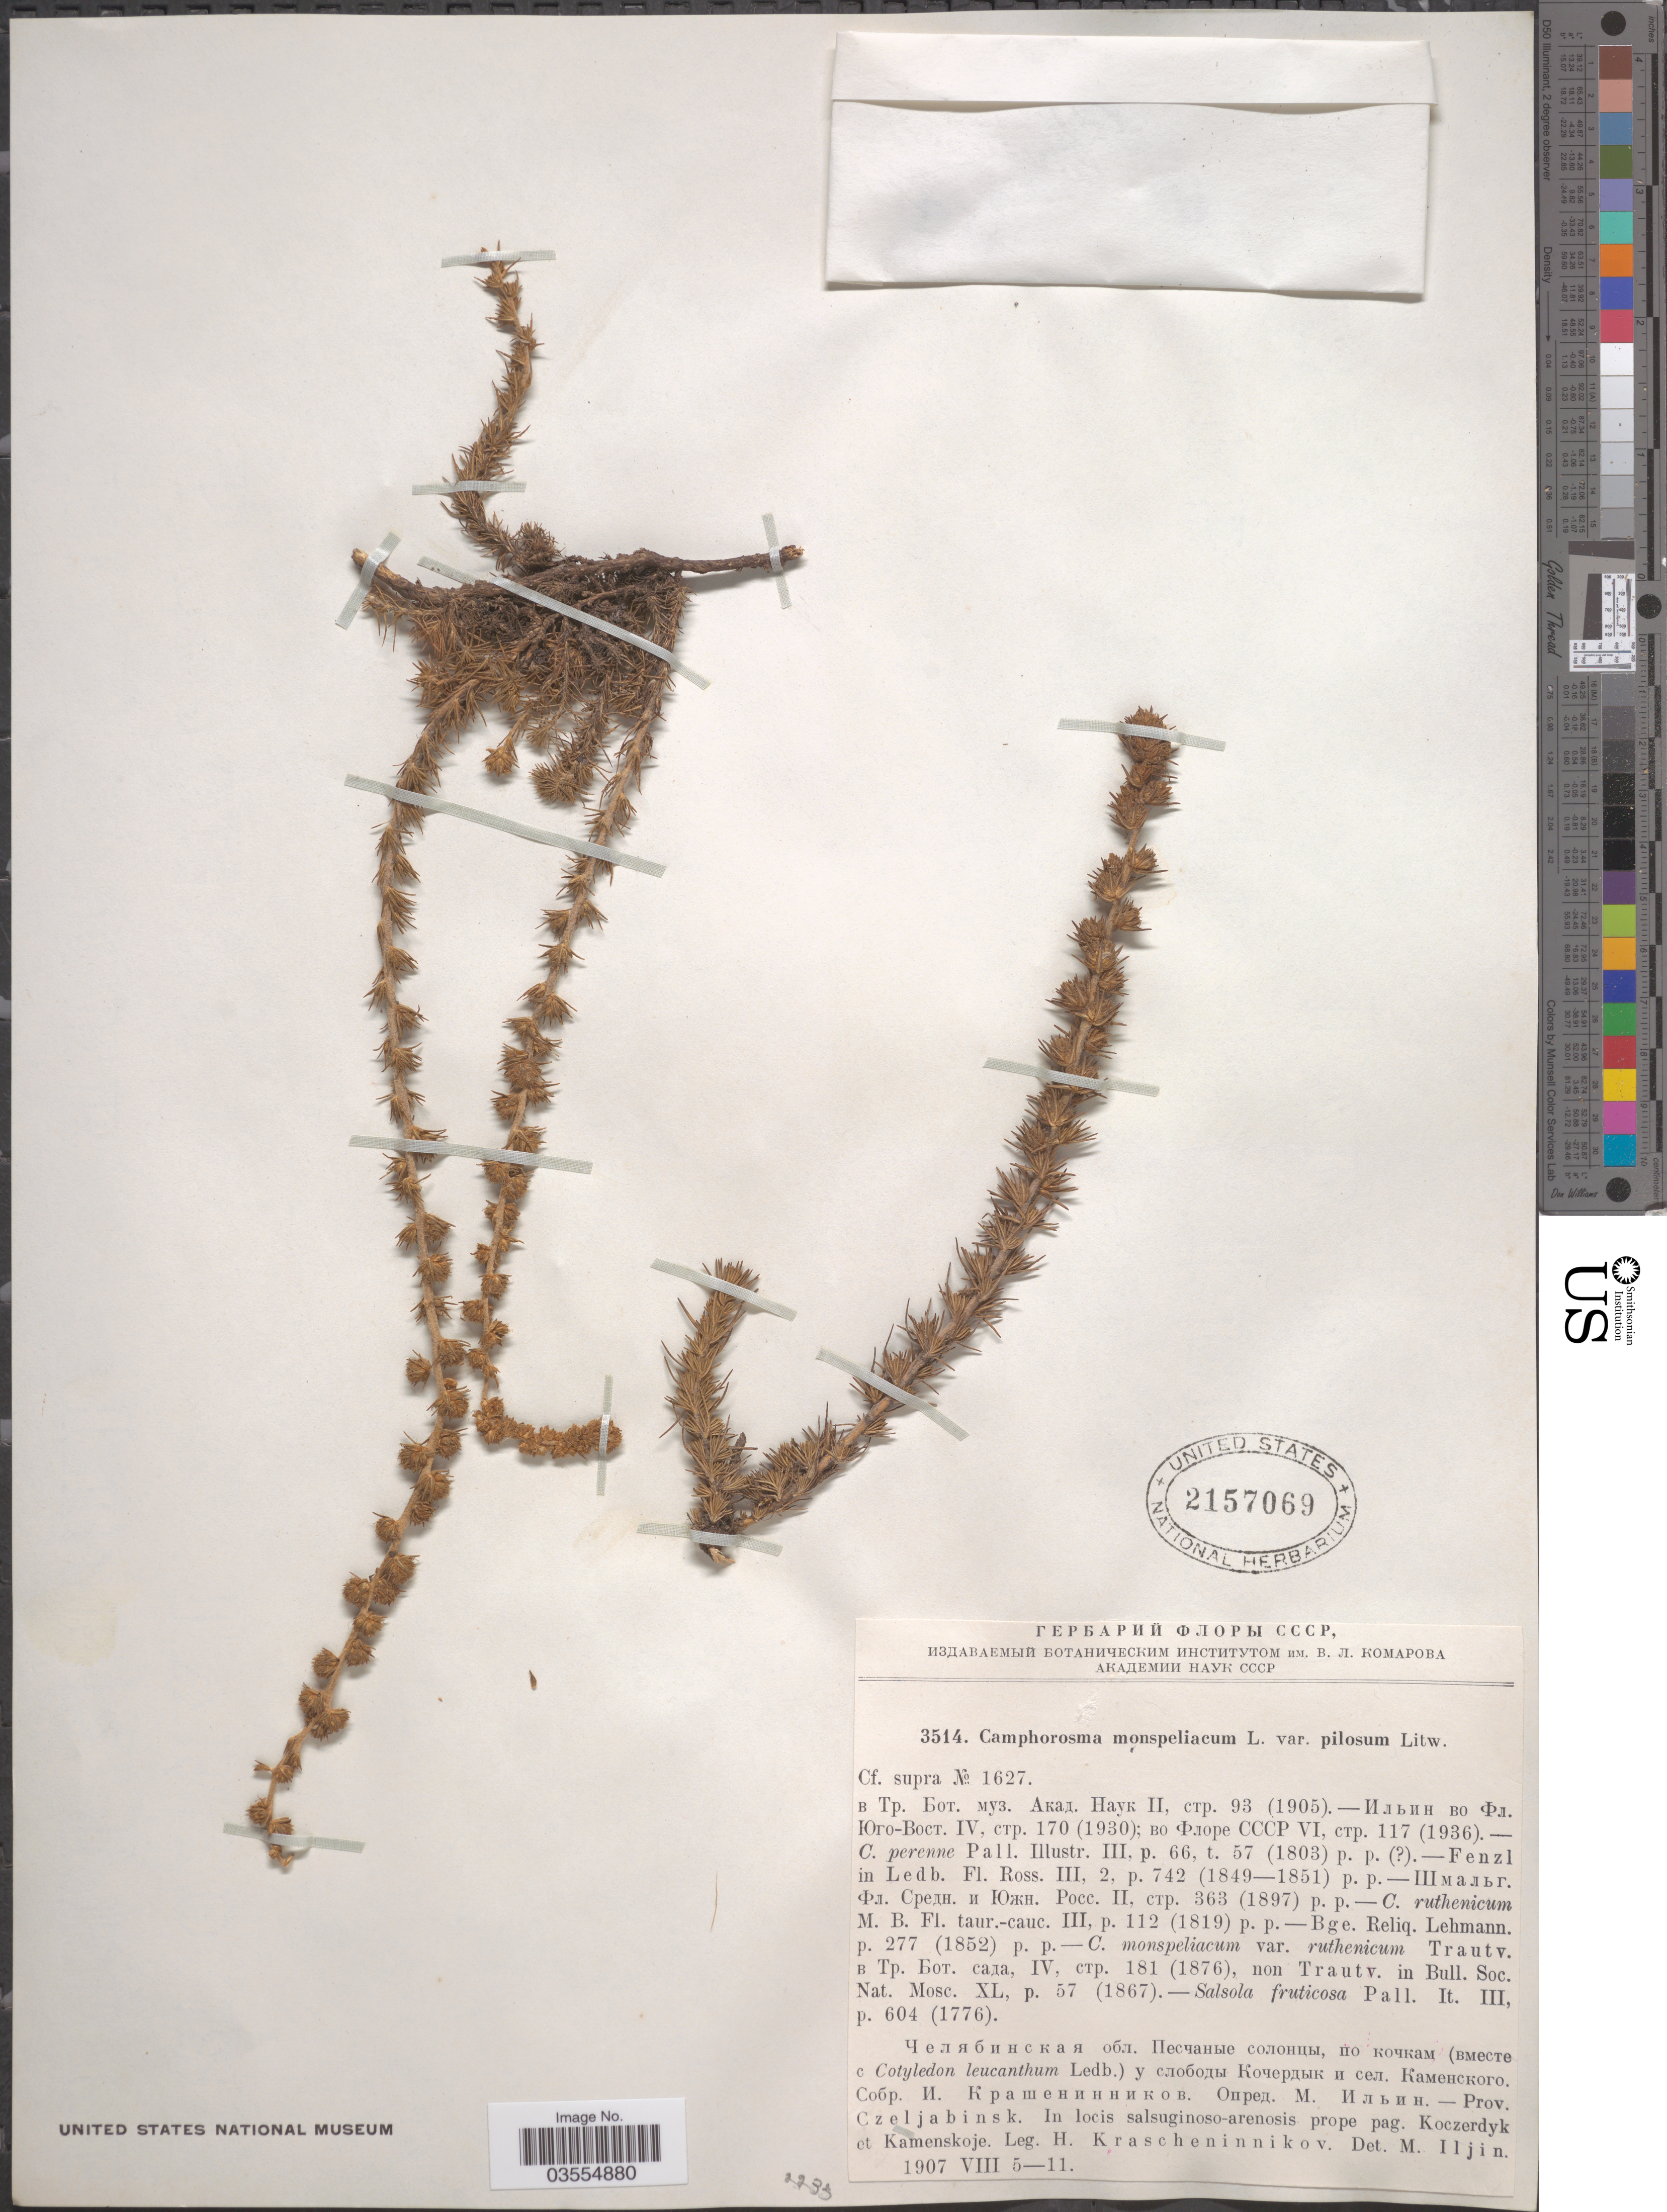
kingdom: Plantae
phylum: Tracheophyta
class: Magnoliopsida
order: Caryophyllales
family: Amaranthaceae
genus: Camphorosma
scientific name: Camphorosma monspeliaca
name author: L.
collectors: H. Krascheninnikov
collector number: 3514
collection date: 1907-08-05/1907-08-11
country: Russian Federation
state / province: Chelyabinsk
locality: Prov. Czeljabinsk. In locis salsuginoso-arenosis prope pag. Koczerdyk et Kamenskoje.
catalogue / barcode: US 2157069